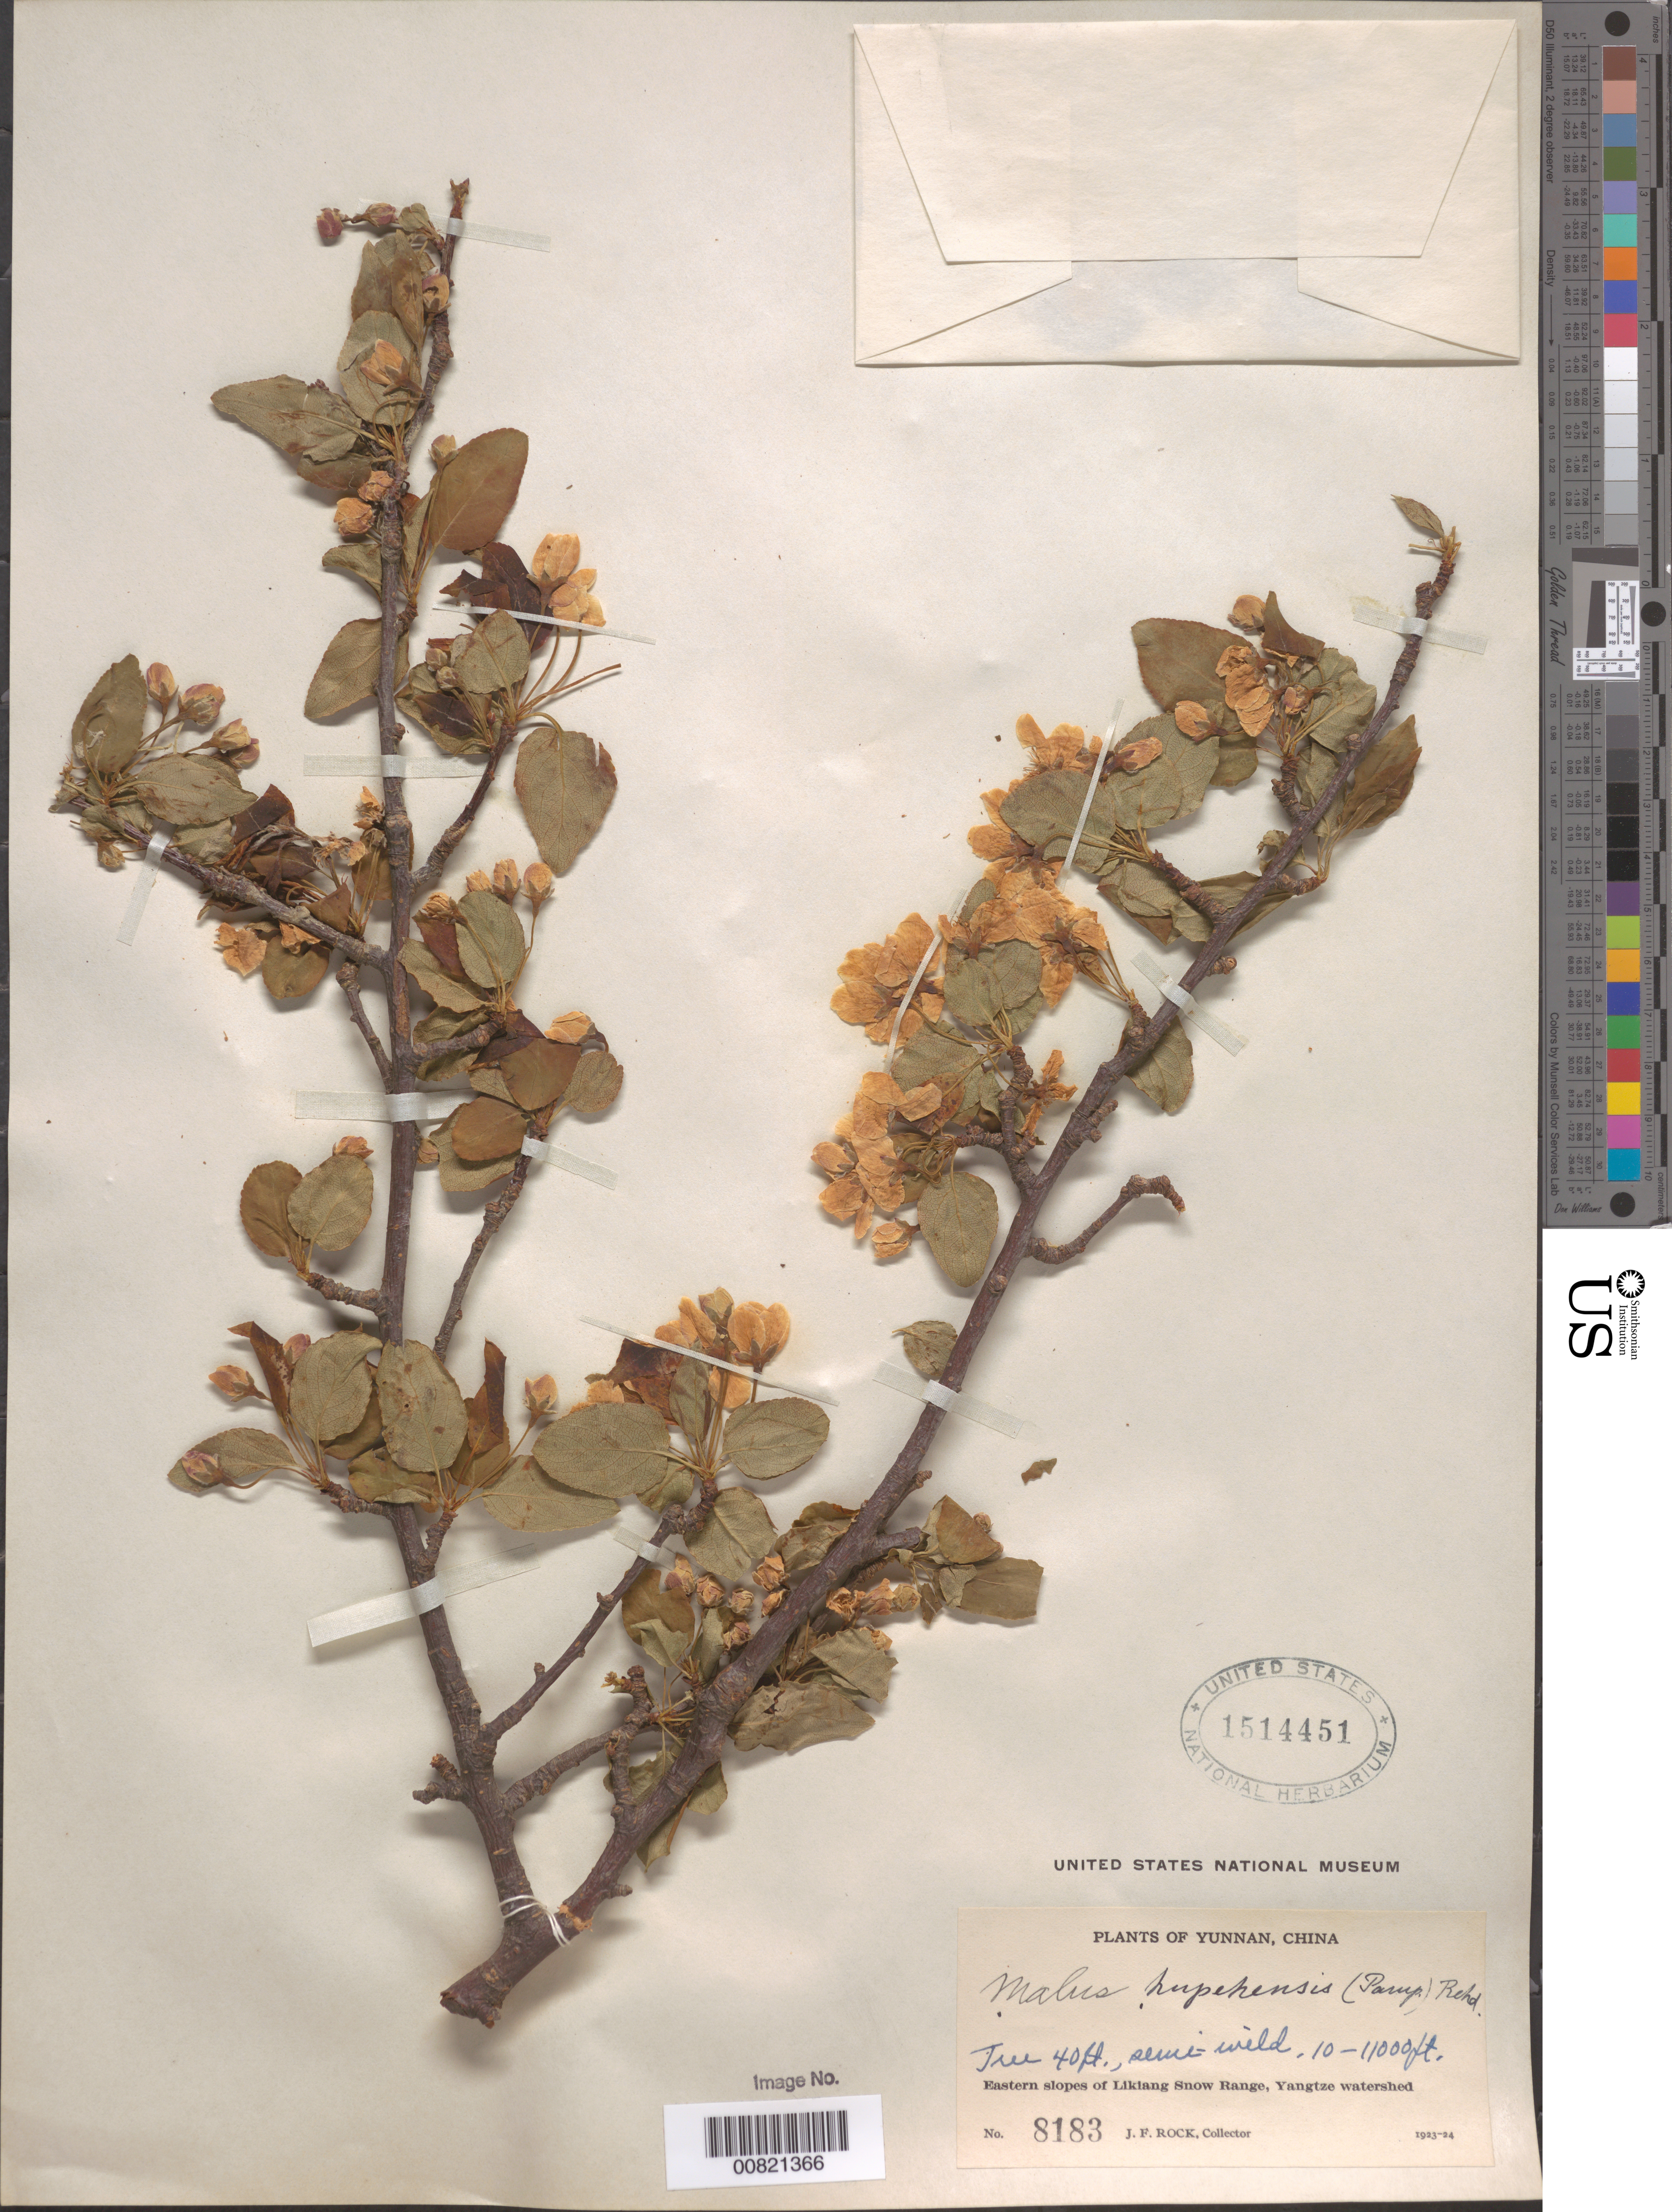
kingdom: Plantae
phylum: Tracheophyta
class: Magnoliopsida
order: Rosales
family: Rosaceae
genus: Malus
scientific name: Malus hupehensis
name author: (Pamp.) Rehder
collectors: J. F. Rock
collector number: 8183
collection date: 1923/1924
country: China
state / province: Yunnan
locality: Eastern slopes of Likiang Range, Yangtze watershed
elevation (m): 3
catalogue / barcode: US 1514451